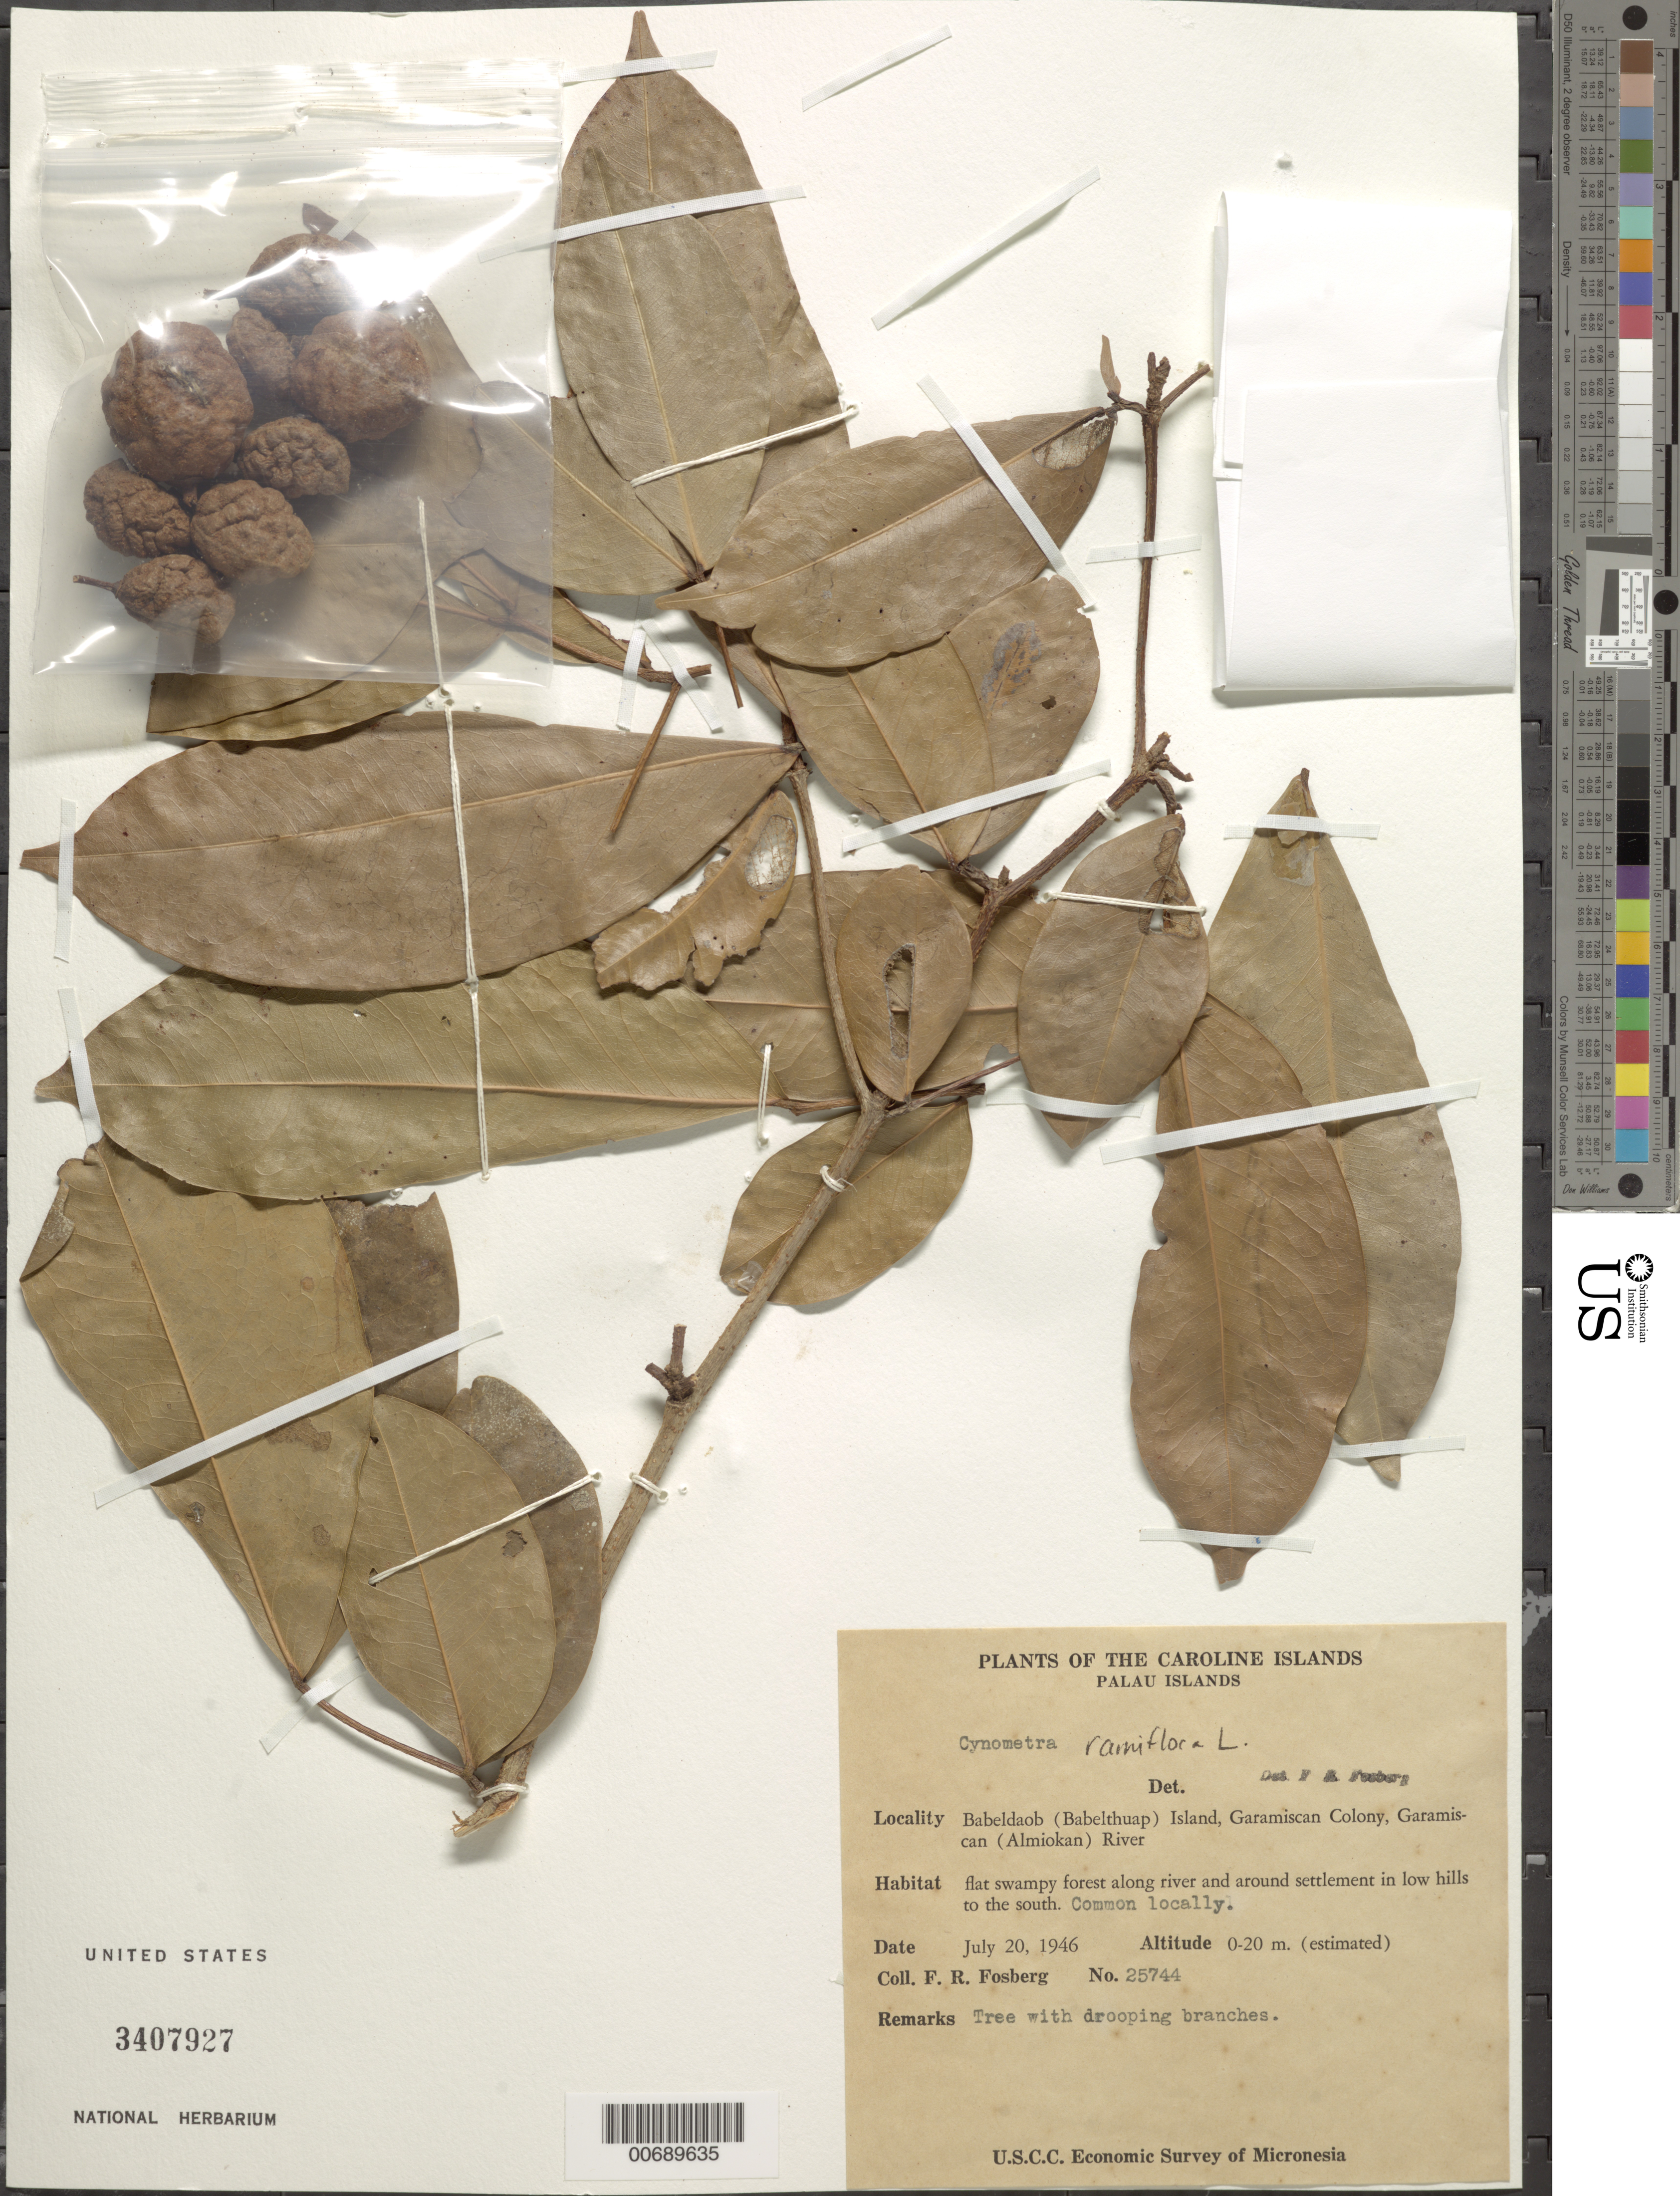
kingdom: Plantae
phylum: Tracheophyta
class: Magnoliopsida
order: Fabales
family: Fabaceae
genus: Cynometra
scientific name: Cynometra ramiflora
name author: L.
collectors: F. R. Fosberg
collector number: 25744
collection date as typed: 20 Jul 1946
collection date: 1946-07-20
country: Palau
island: Babeldaob [Babelthuap]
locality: Garamiscan Colony, Garamiscan, Almiokan River.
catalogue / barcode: US 3407927